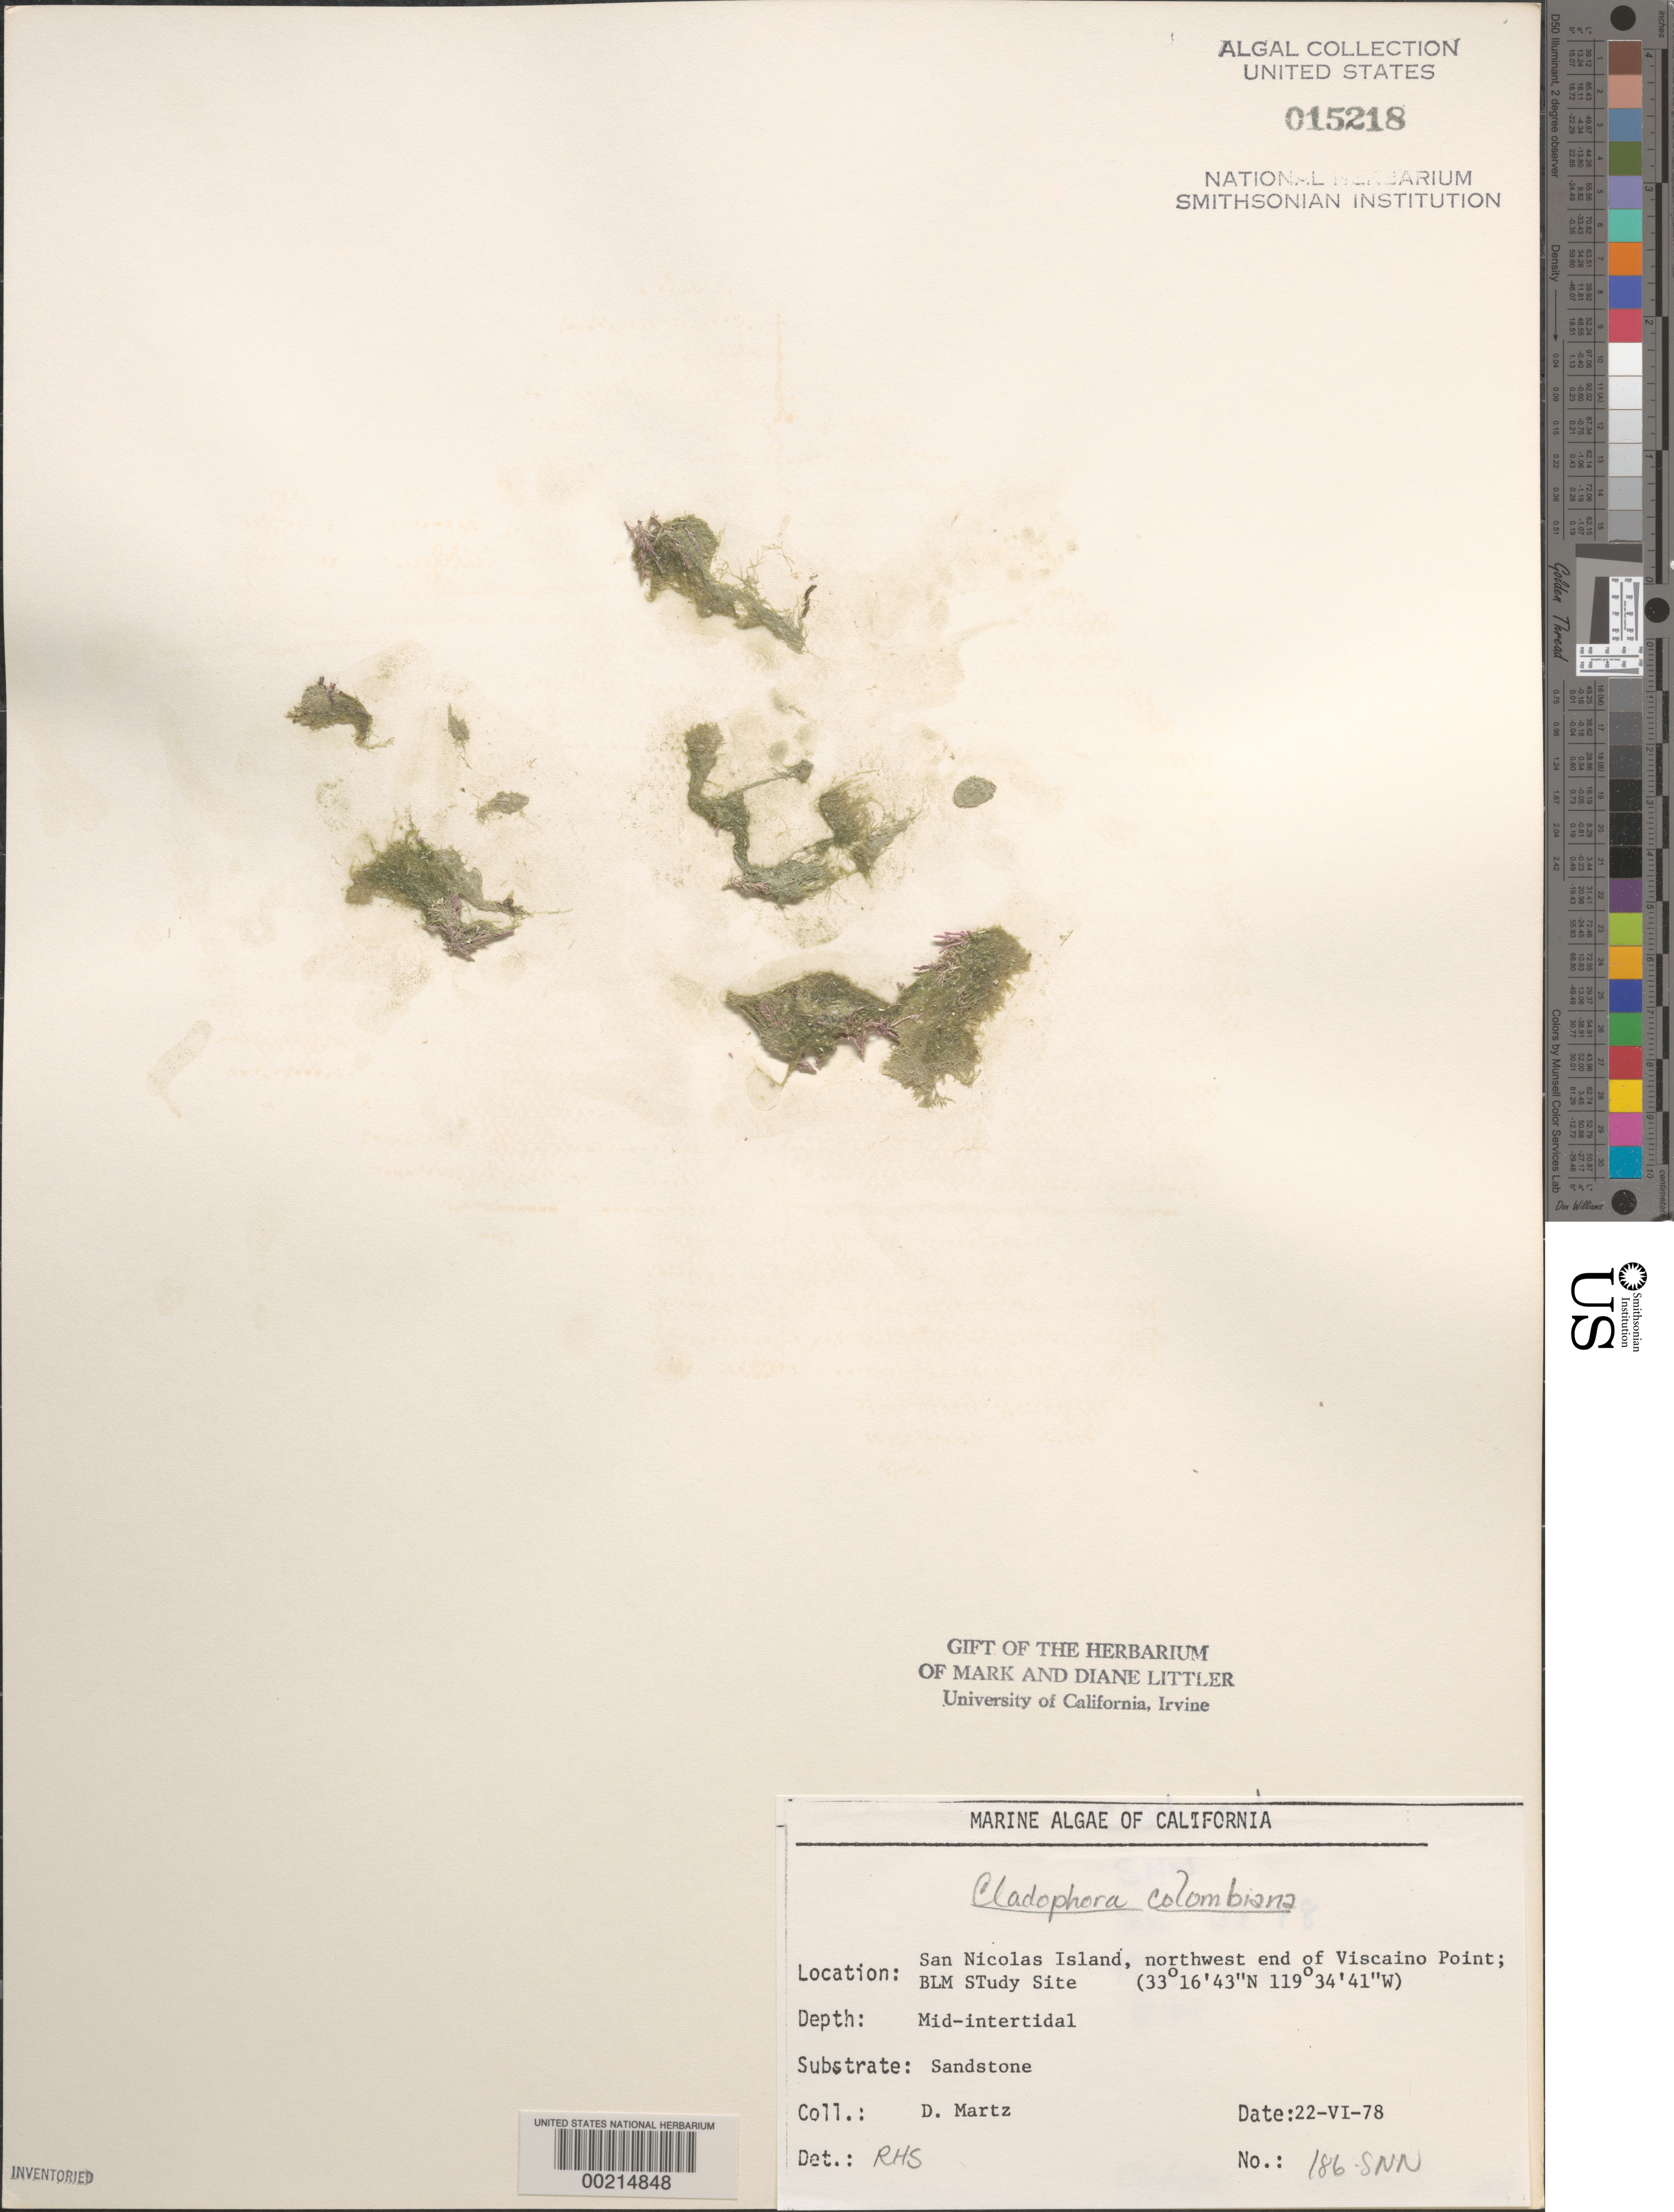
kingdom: Plantae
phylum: Chlorophyta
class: Ulvophyceae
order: Cladophorales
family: Cladophoraceae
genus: Cladophora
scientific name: Cladophora columbiana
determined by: Sims, Robert H.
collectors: D. Martz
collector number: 186-snn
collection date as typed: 22 Jun 1978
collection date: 1978-06-22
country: United States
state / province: California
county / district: Ventura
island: San Nicolas Island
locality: Viscaino Point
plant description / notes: BLM-SOCALBIGHT Rocky Intertidal Survey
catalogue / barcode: US 15218